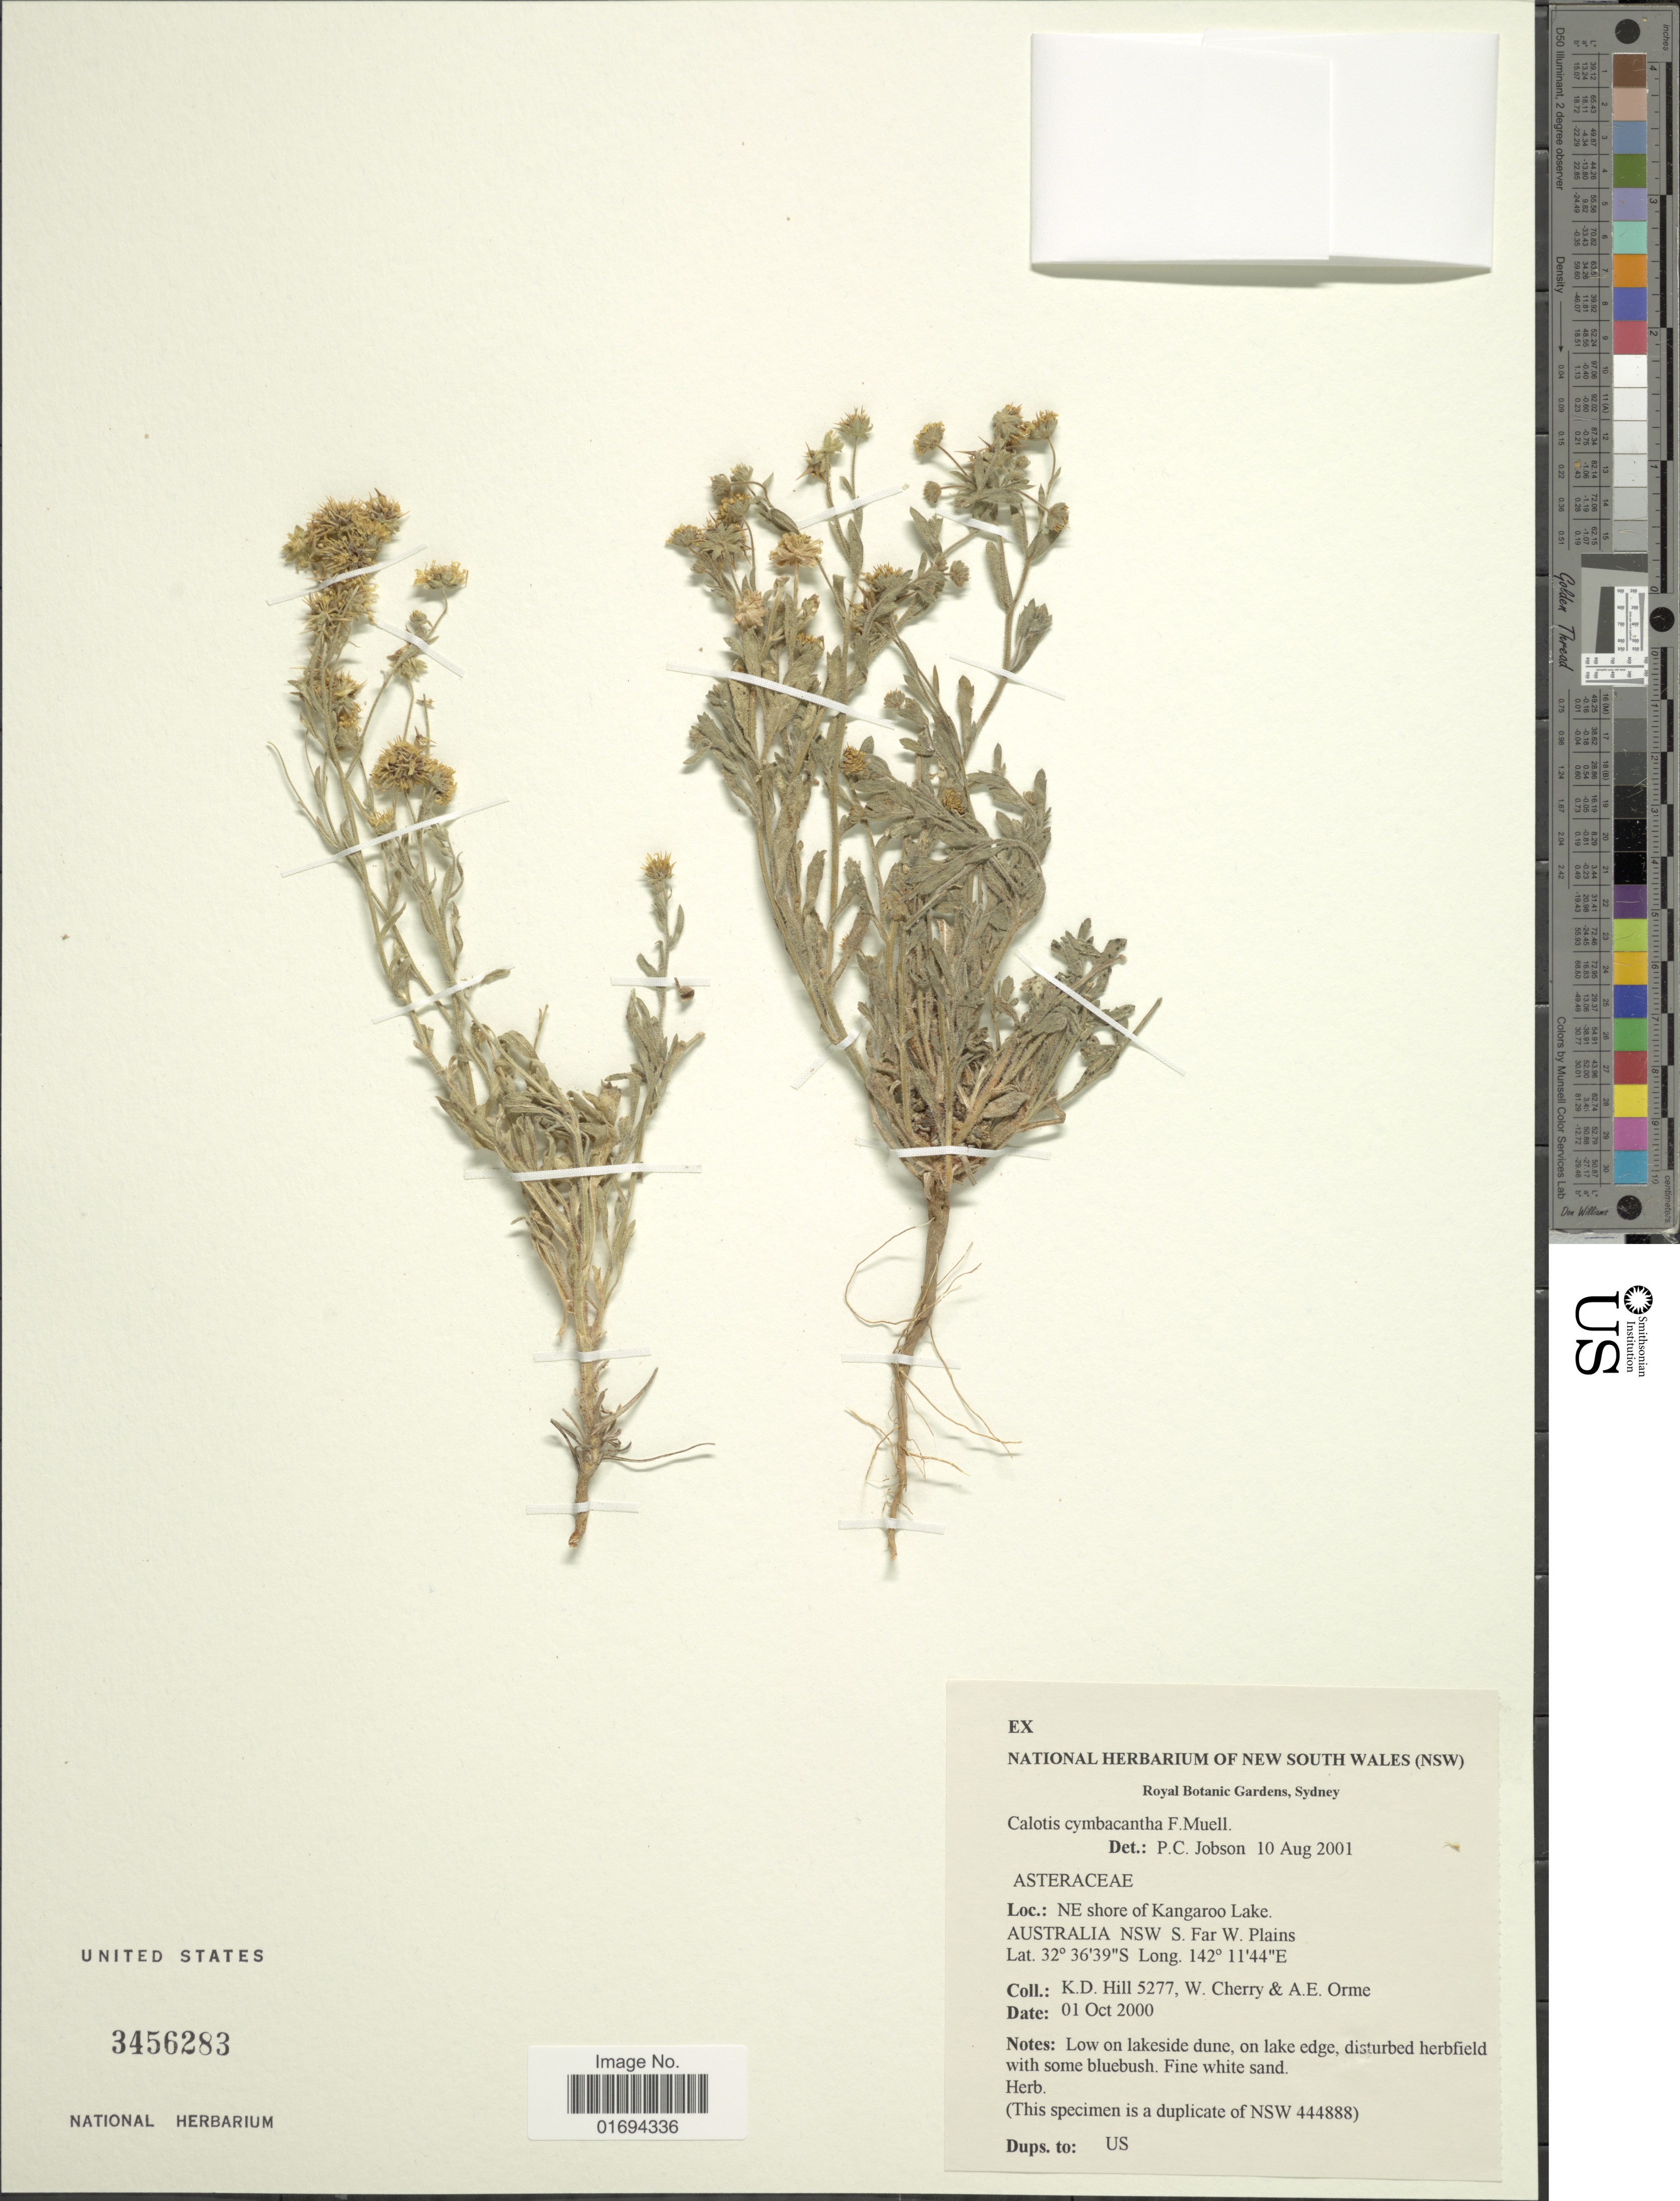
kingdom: Plantae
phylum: Tracheophyta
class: Magnoliopsida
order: Asterales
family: Asteraceae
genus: Calotis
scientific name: Calotis cymbacantha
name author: F. Muell.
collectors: K. D. Hill, W. A. Cherry & A. Orme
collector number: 5277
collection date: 2000-10-01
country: Australia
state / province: New South Wales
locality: NE shore of Kangaroo Lake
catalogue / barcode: US 3456283